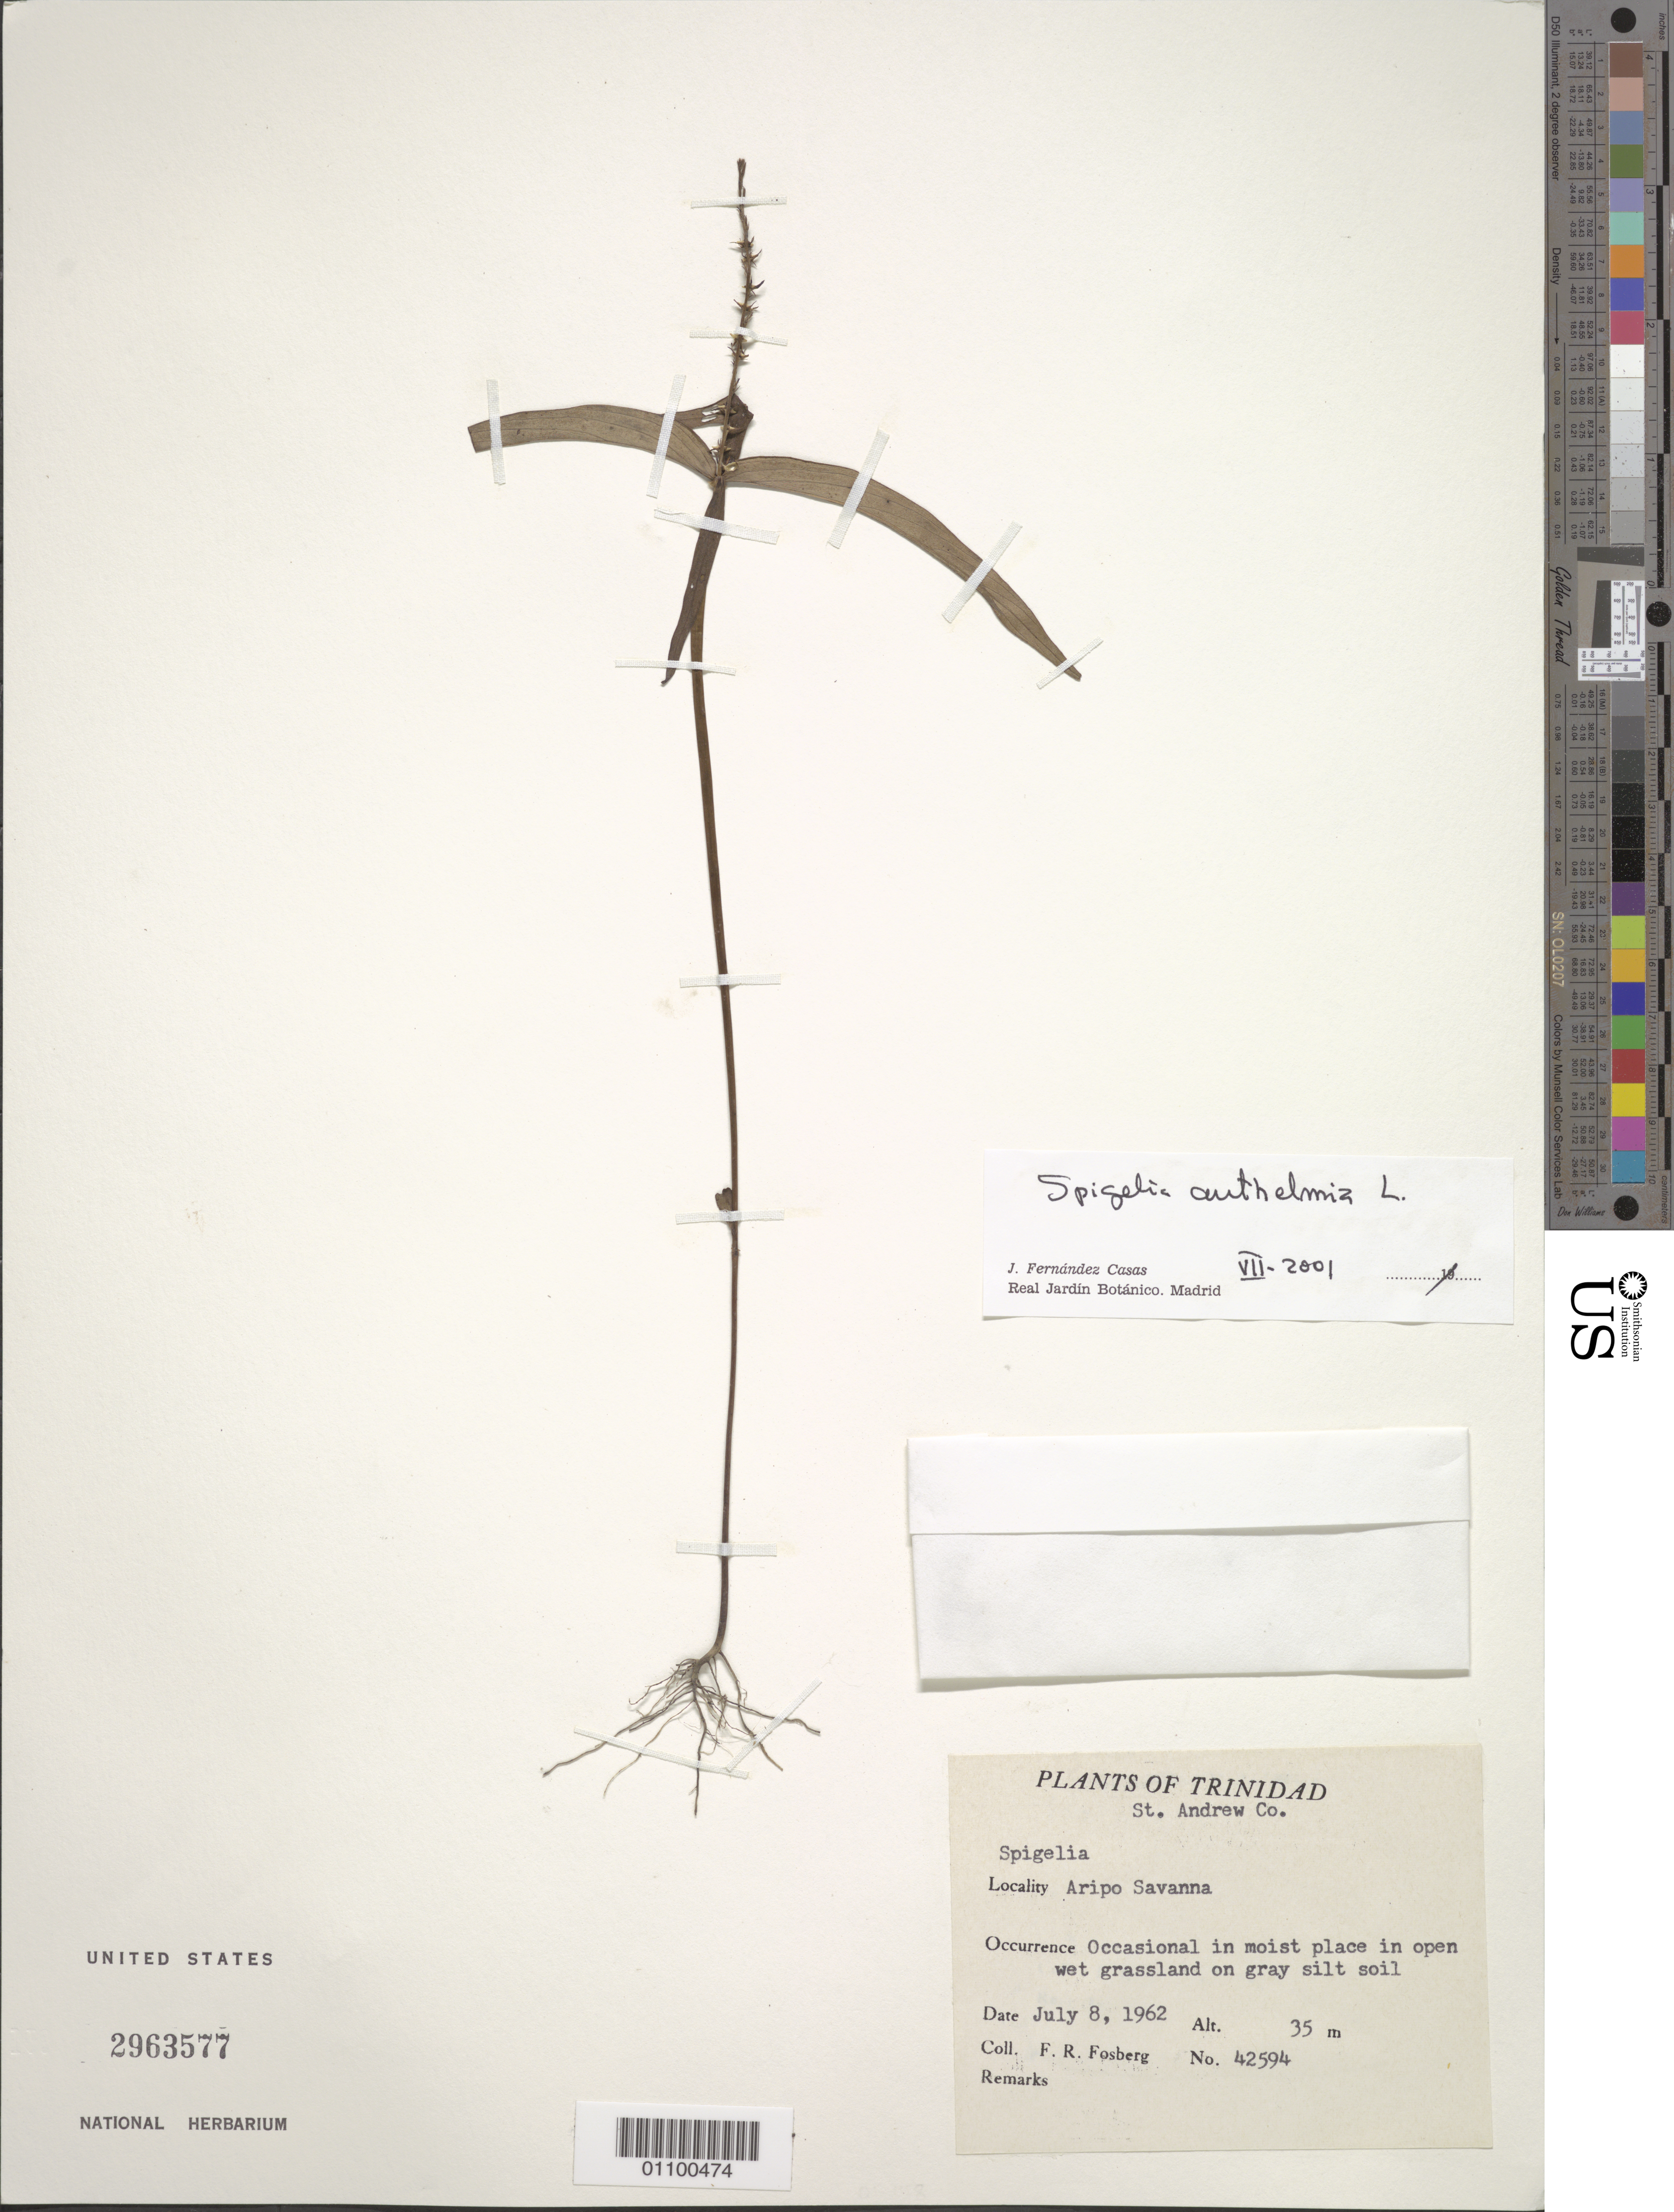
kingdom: Plantae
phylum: Tracheophyta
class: Magnoliopsida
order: Gentianales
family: Loganiaceae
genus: Spigelia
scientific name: Spigelia anthelmia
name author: L.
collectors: F. R. Fosberg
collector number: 42594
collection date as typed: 08 Jul 1962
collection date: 1962-07-08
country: Trinidad and Tobago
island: Trinidad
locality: St. Andrew Co., Aripo Savanna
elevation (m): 35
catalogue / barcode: US 2963577